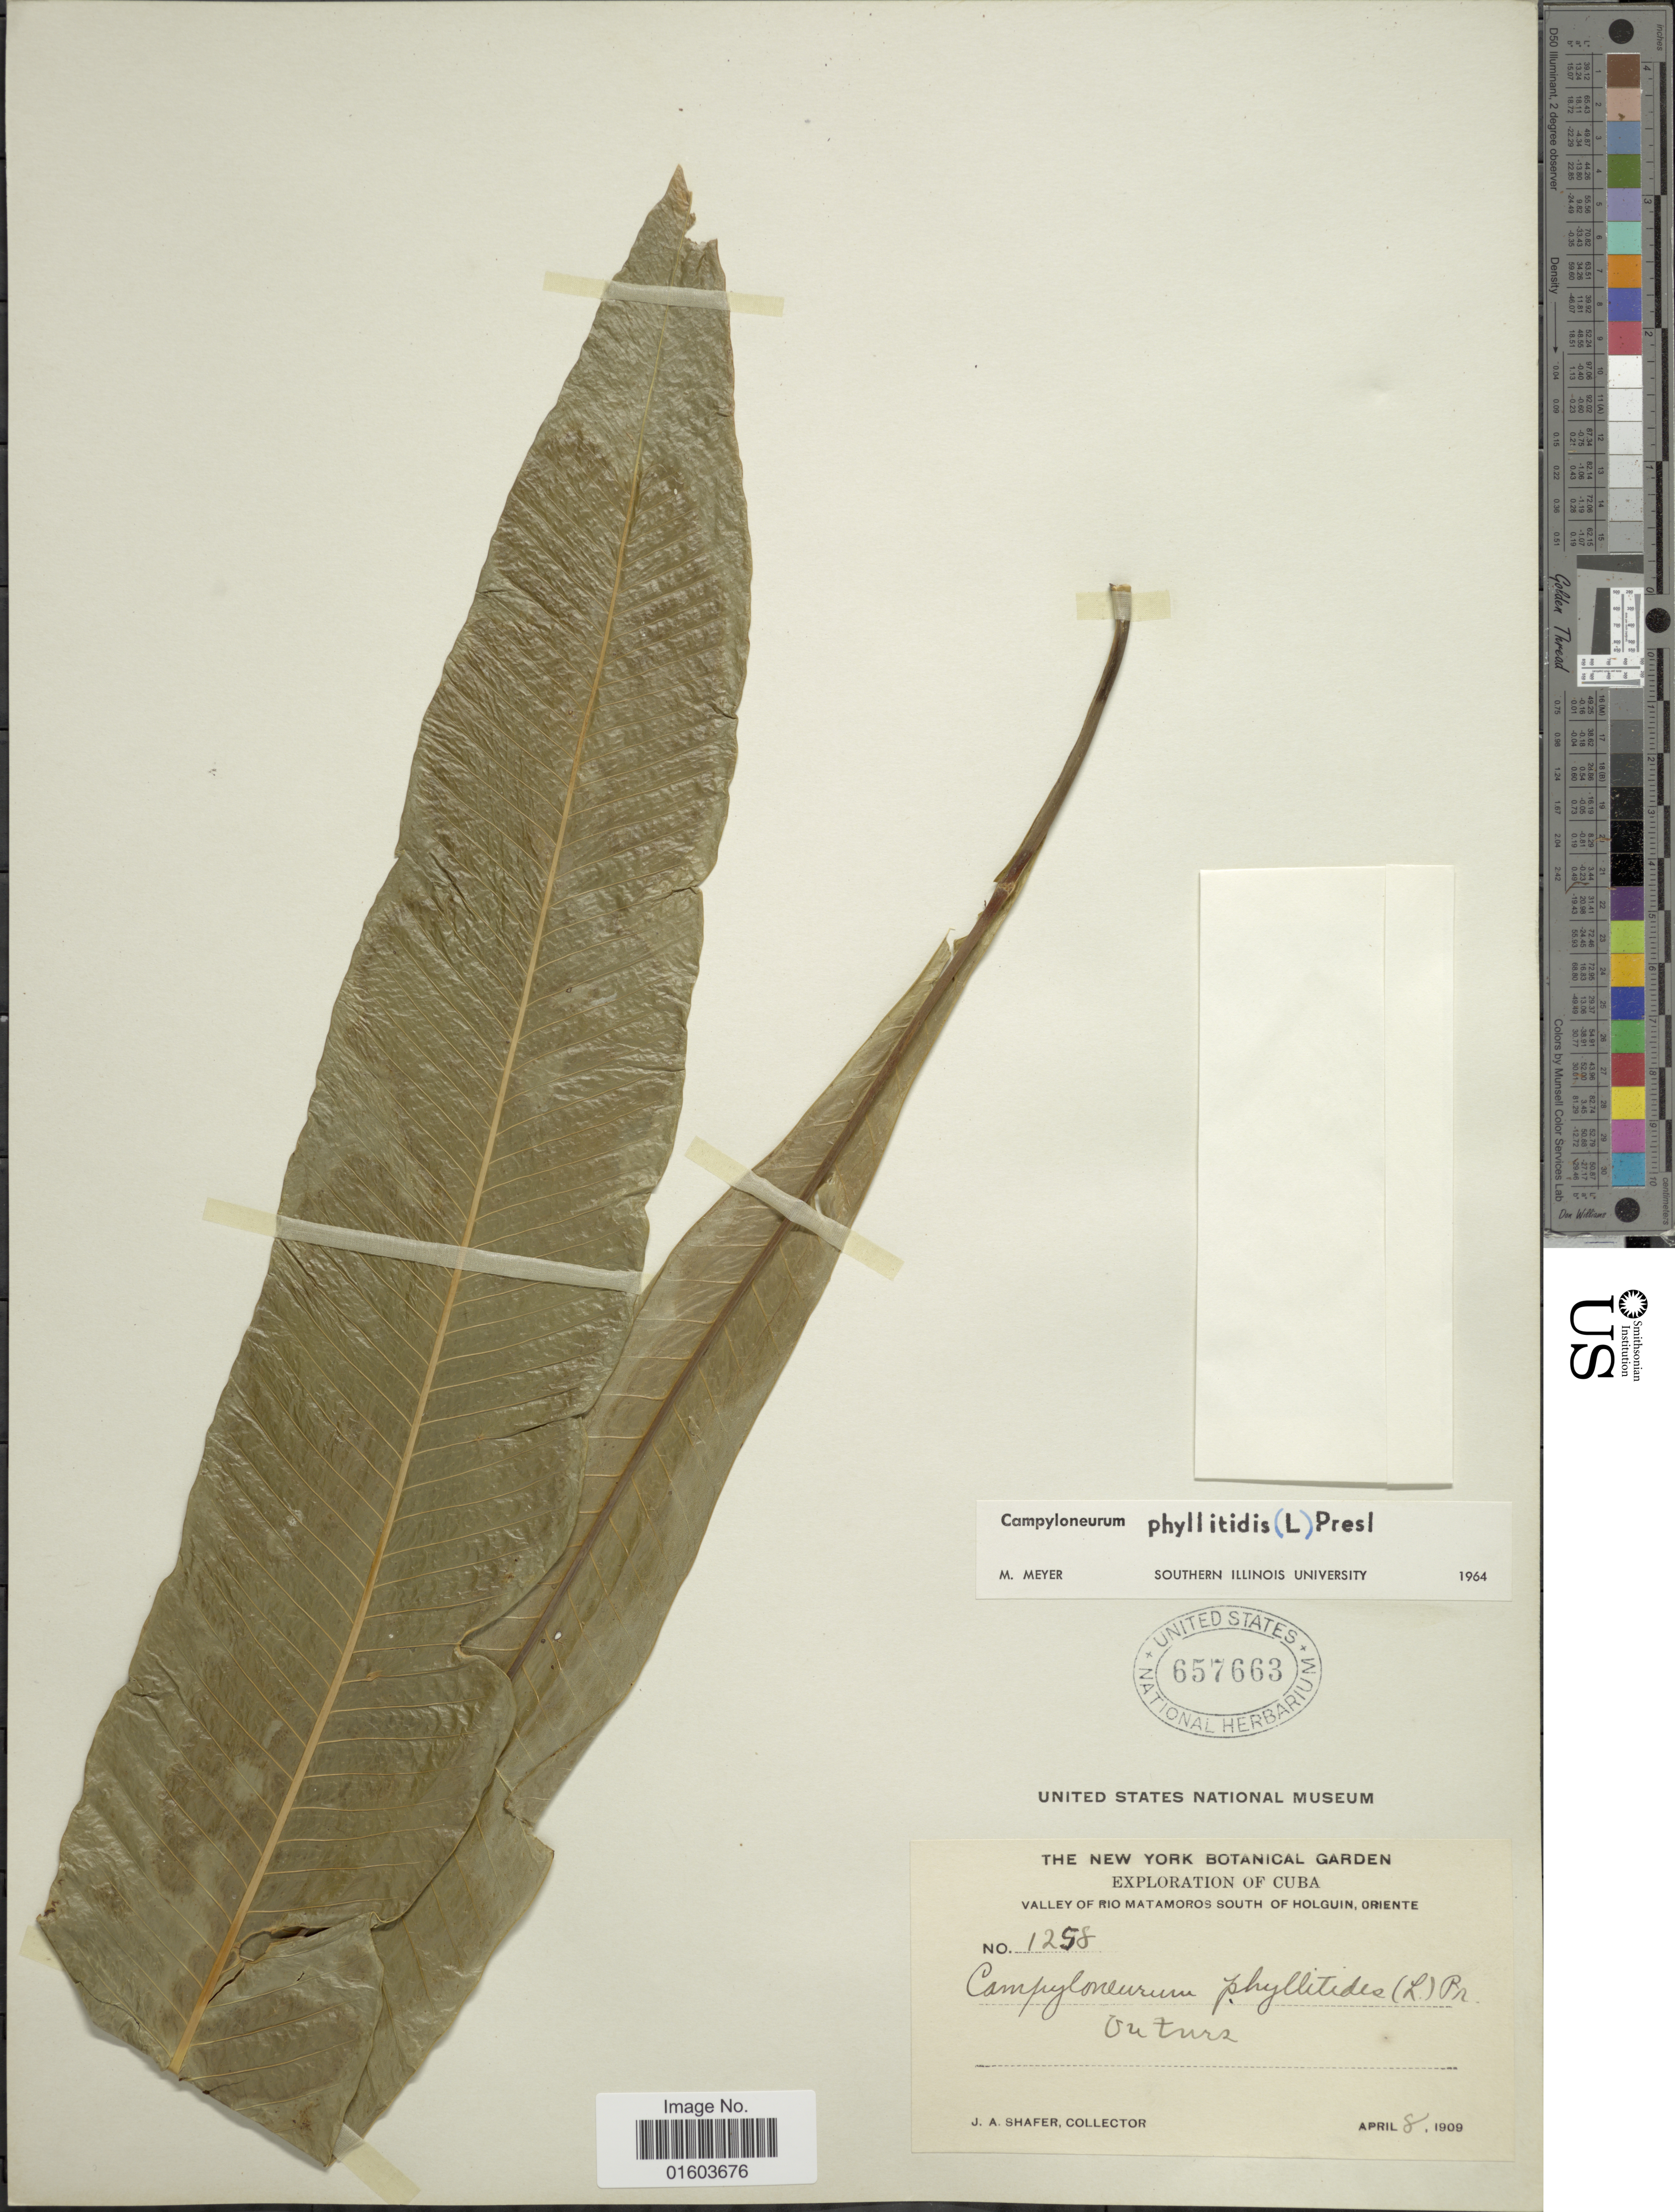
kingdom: Plantae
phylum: Tracheophyta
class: Polypodiopsida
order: Polypodiales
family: Polypodiaceae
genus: Campyloneurum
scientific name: Campyloneurum phyllitidis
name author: (L.) C. Presl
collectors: J. A. Shafer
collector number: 1258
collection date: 1909-04-08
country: Cuba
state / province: Oriente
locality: Valley of Rio Matamoros south of Holgiun, Oriente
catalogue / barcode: US 657663